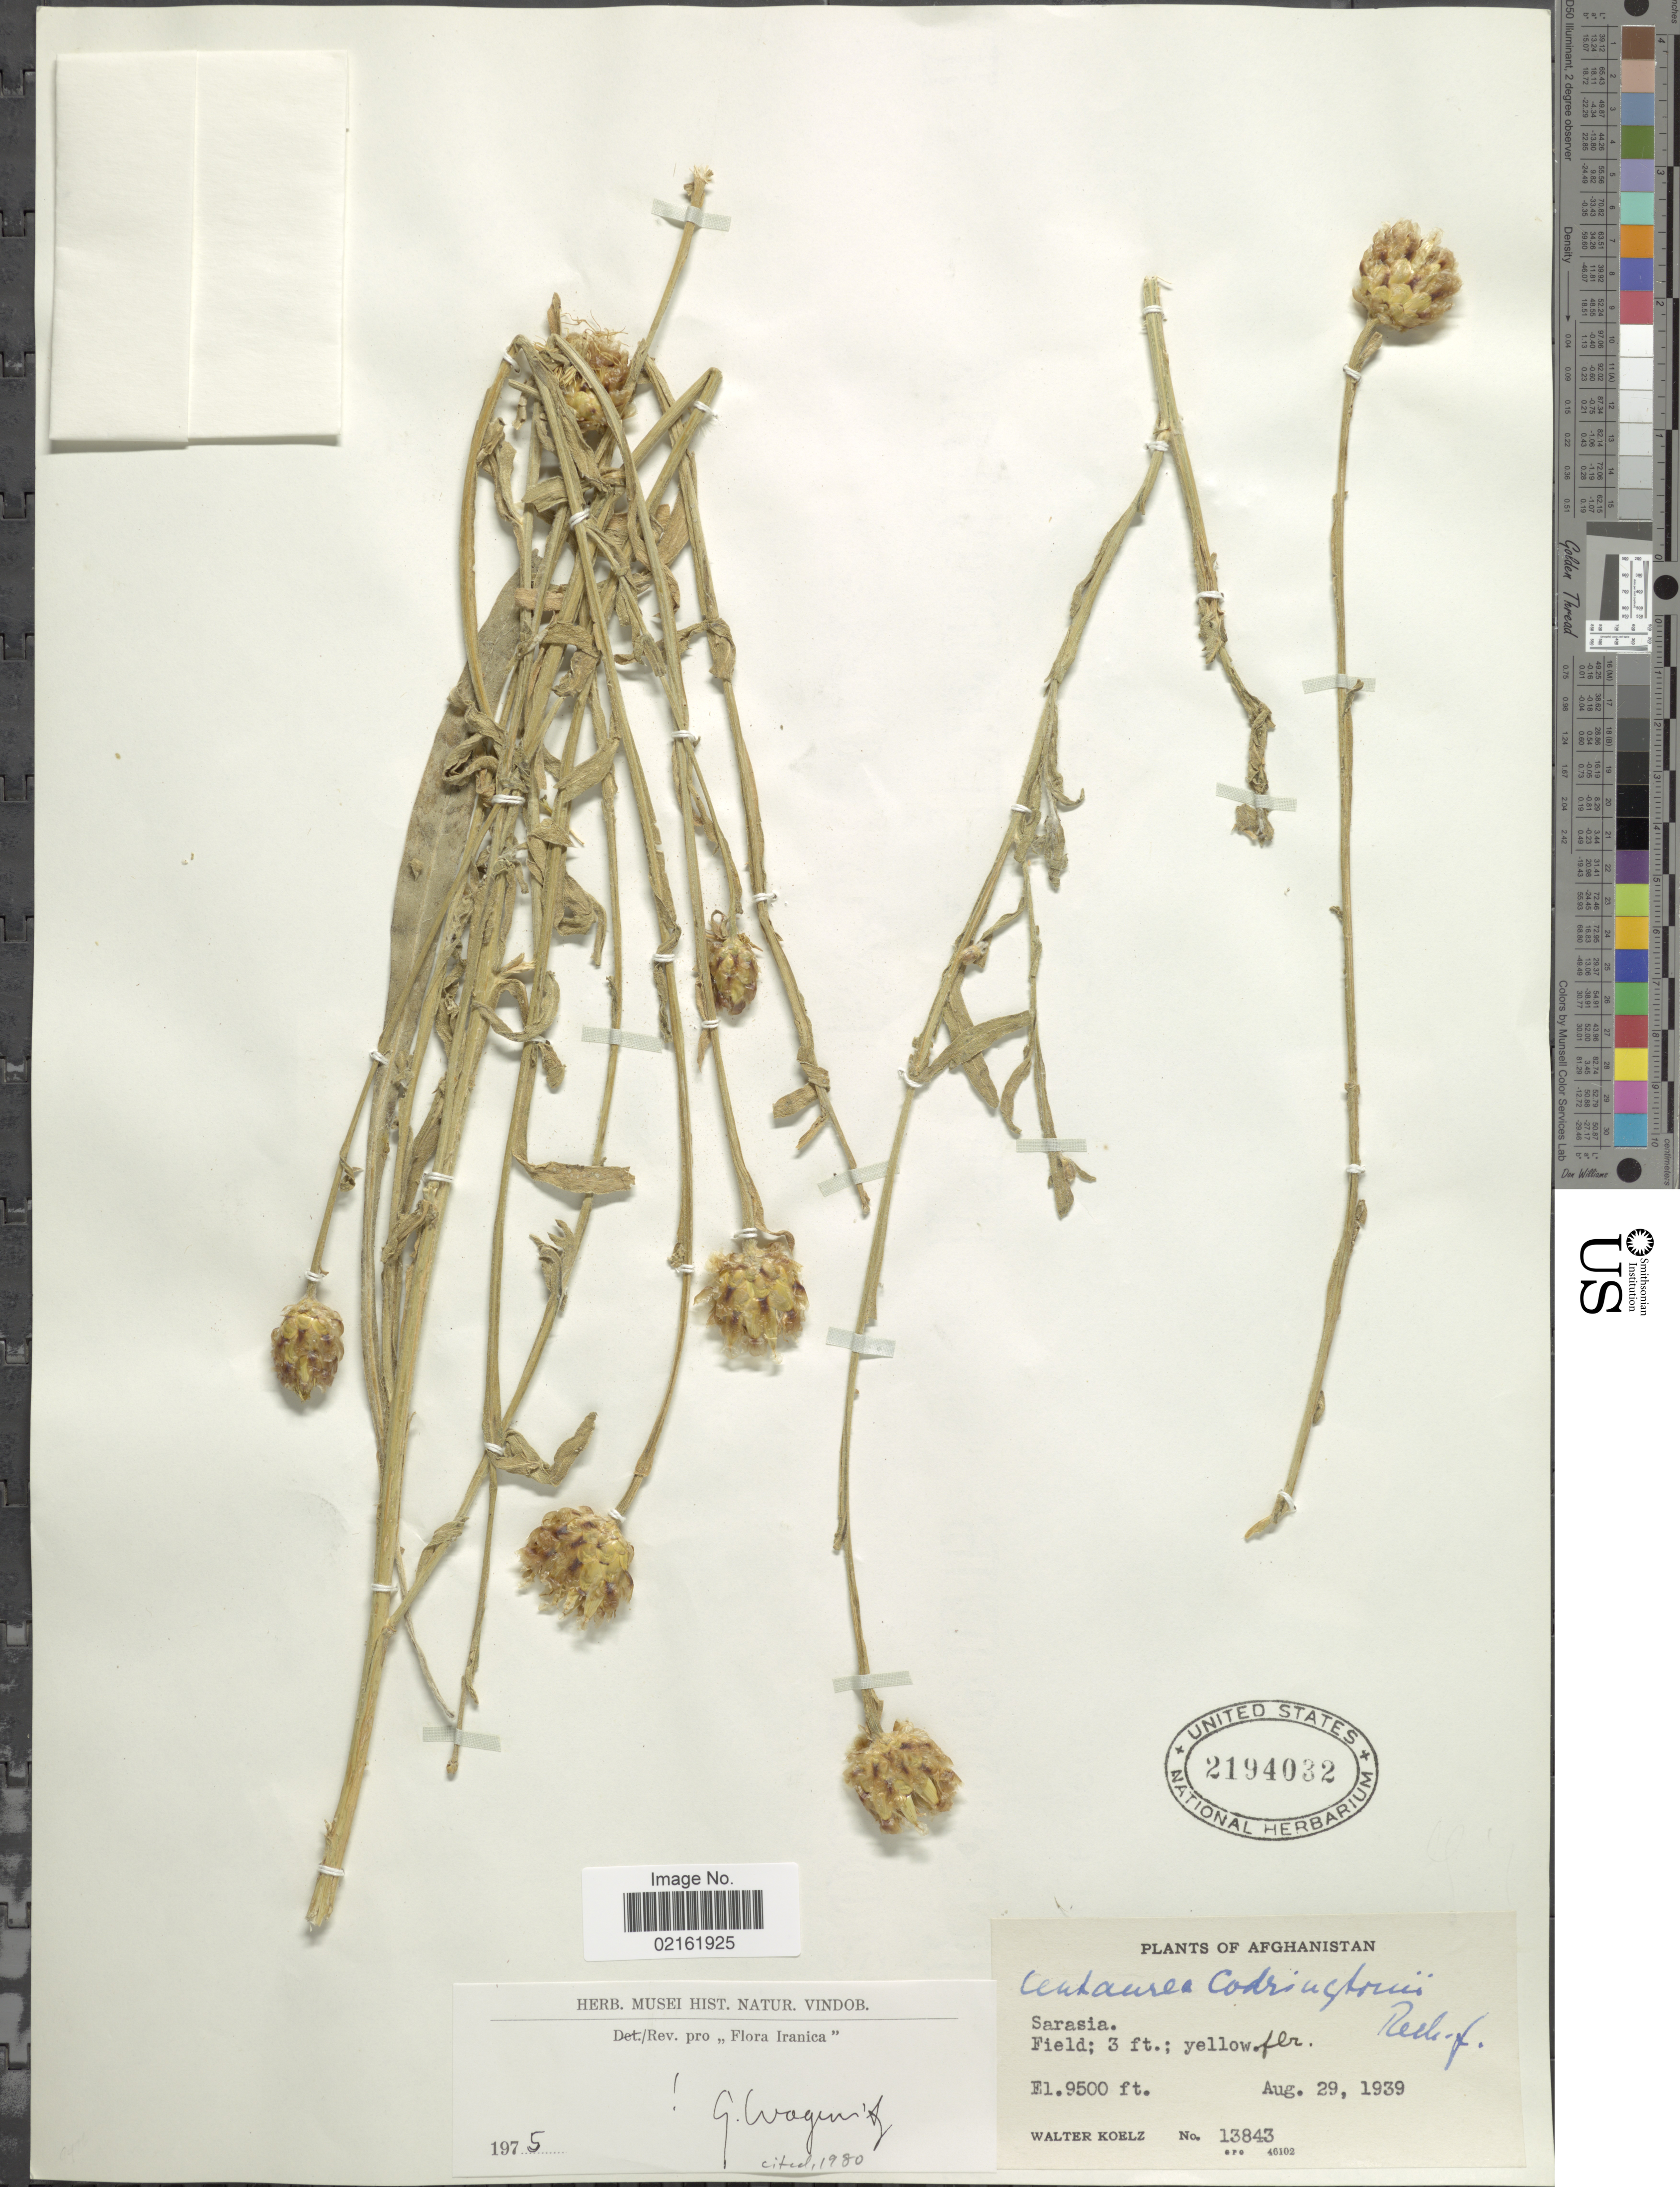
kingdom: Plantae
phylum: Tracheophyta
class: Magnoliopsida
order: Asterales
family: Asteraceae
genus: Centaurea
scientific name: Centaurea codringtonii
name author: Rech. f.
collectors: W. N. Koelz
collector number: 13843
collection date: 1939-08-29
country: Afghanistan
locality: Sarasia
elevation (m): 2896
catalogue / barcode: US 2194032